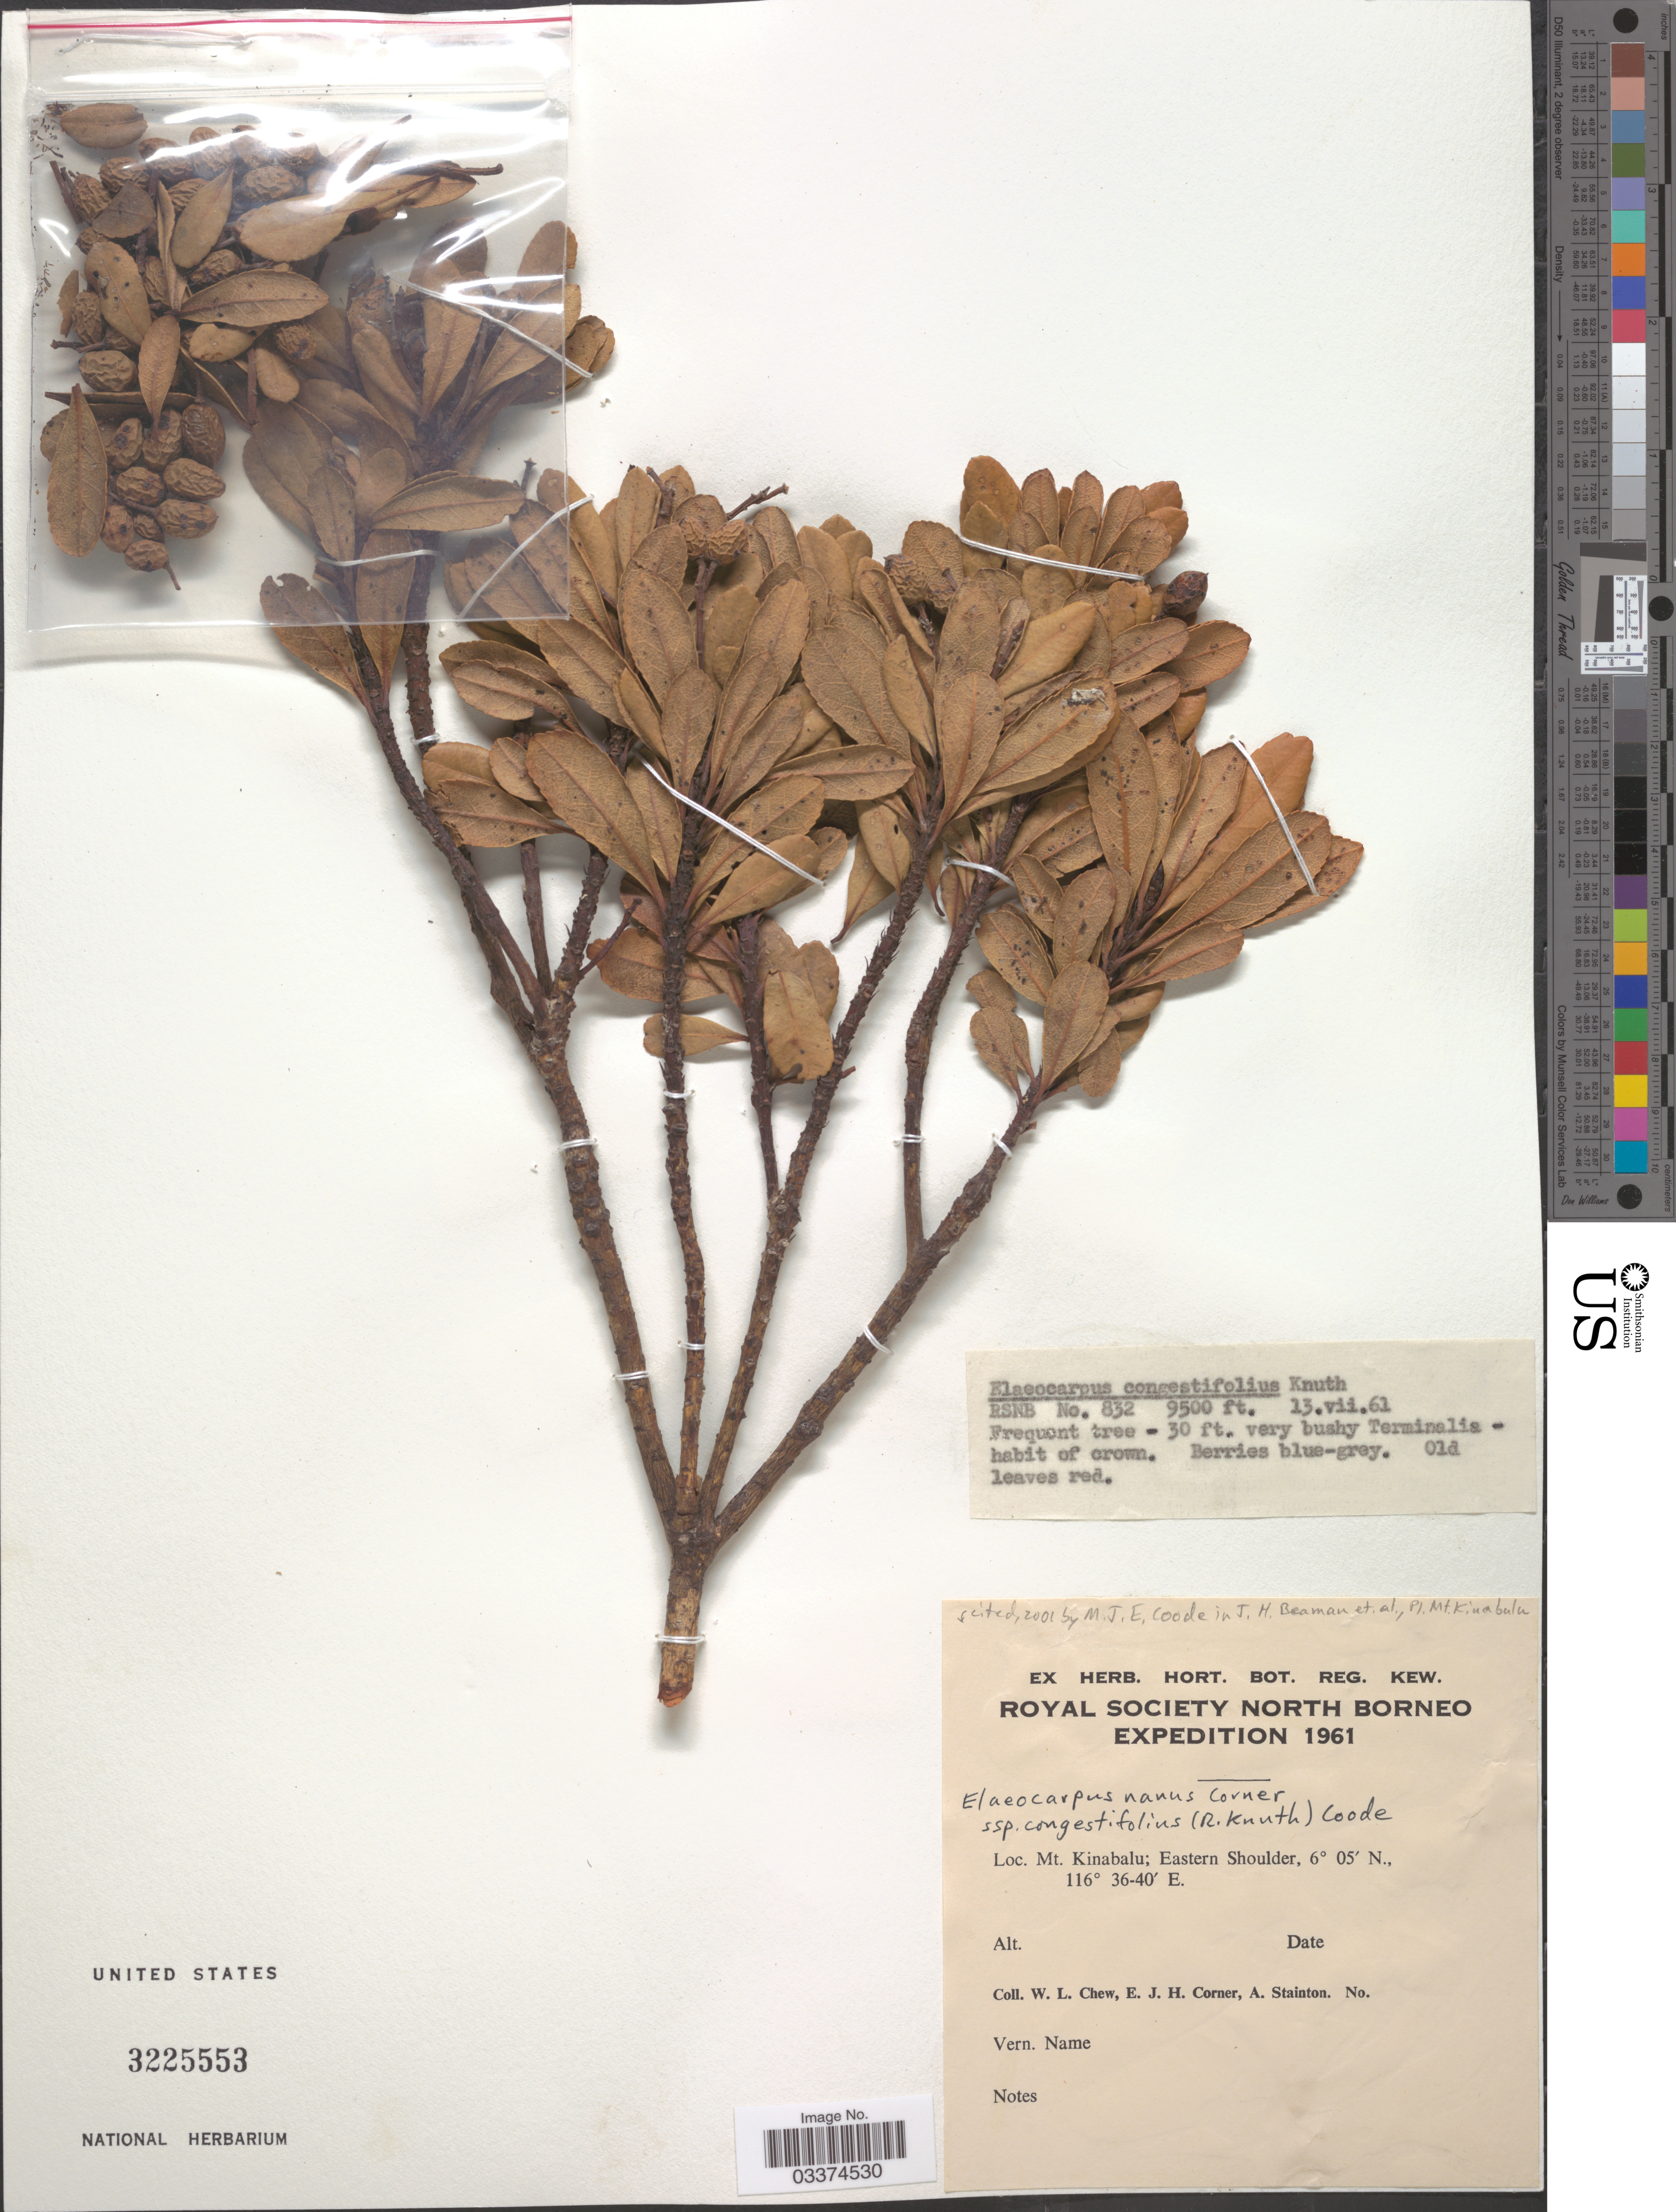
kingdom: Plantae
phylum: Tracheophyta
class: Magnoliopsida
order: Oxalidales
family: Elaeocarpaceae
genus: Elaeocarpus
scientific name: Elaeocarpus nanus subsp. congestifolius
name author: Coode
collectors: W. Chew, E. Corner & A. Stainton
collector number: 832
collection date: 1961-07-13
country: Malaysia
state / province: Sabah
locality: North Borneo. [unsure placement] Mt. Kinabalu; Eastern Shoulder.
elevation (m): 2896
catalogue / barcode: US 3225553